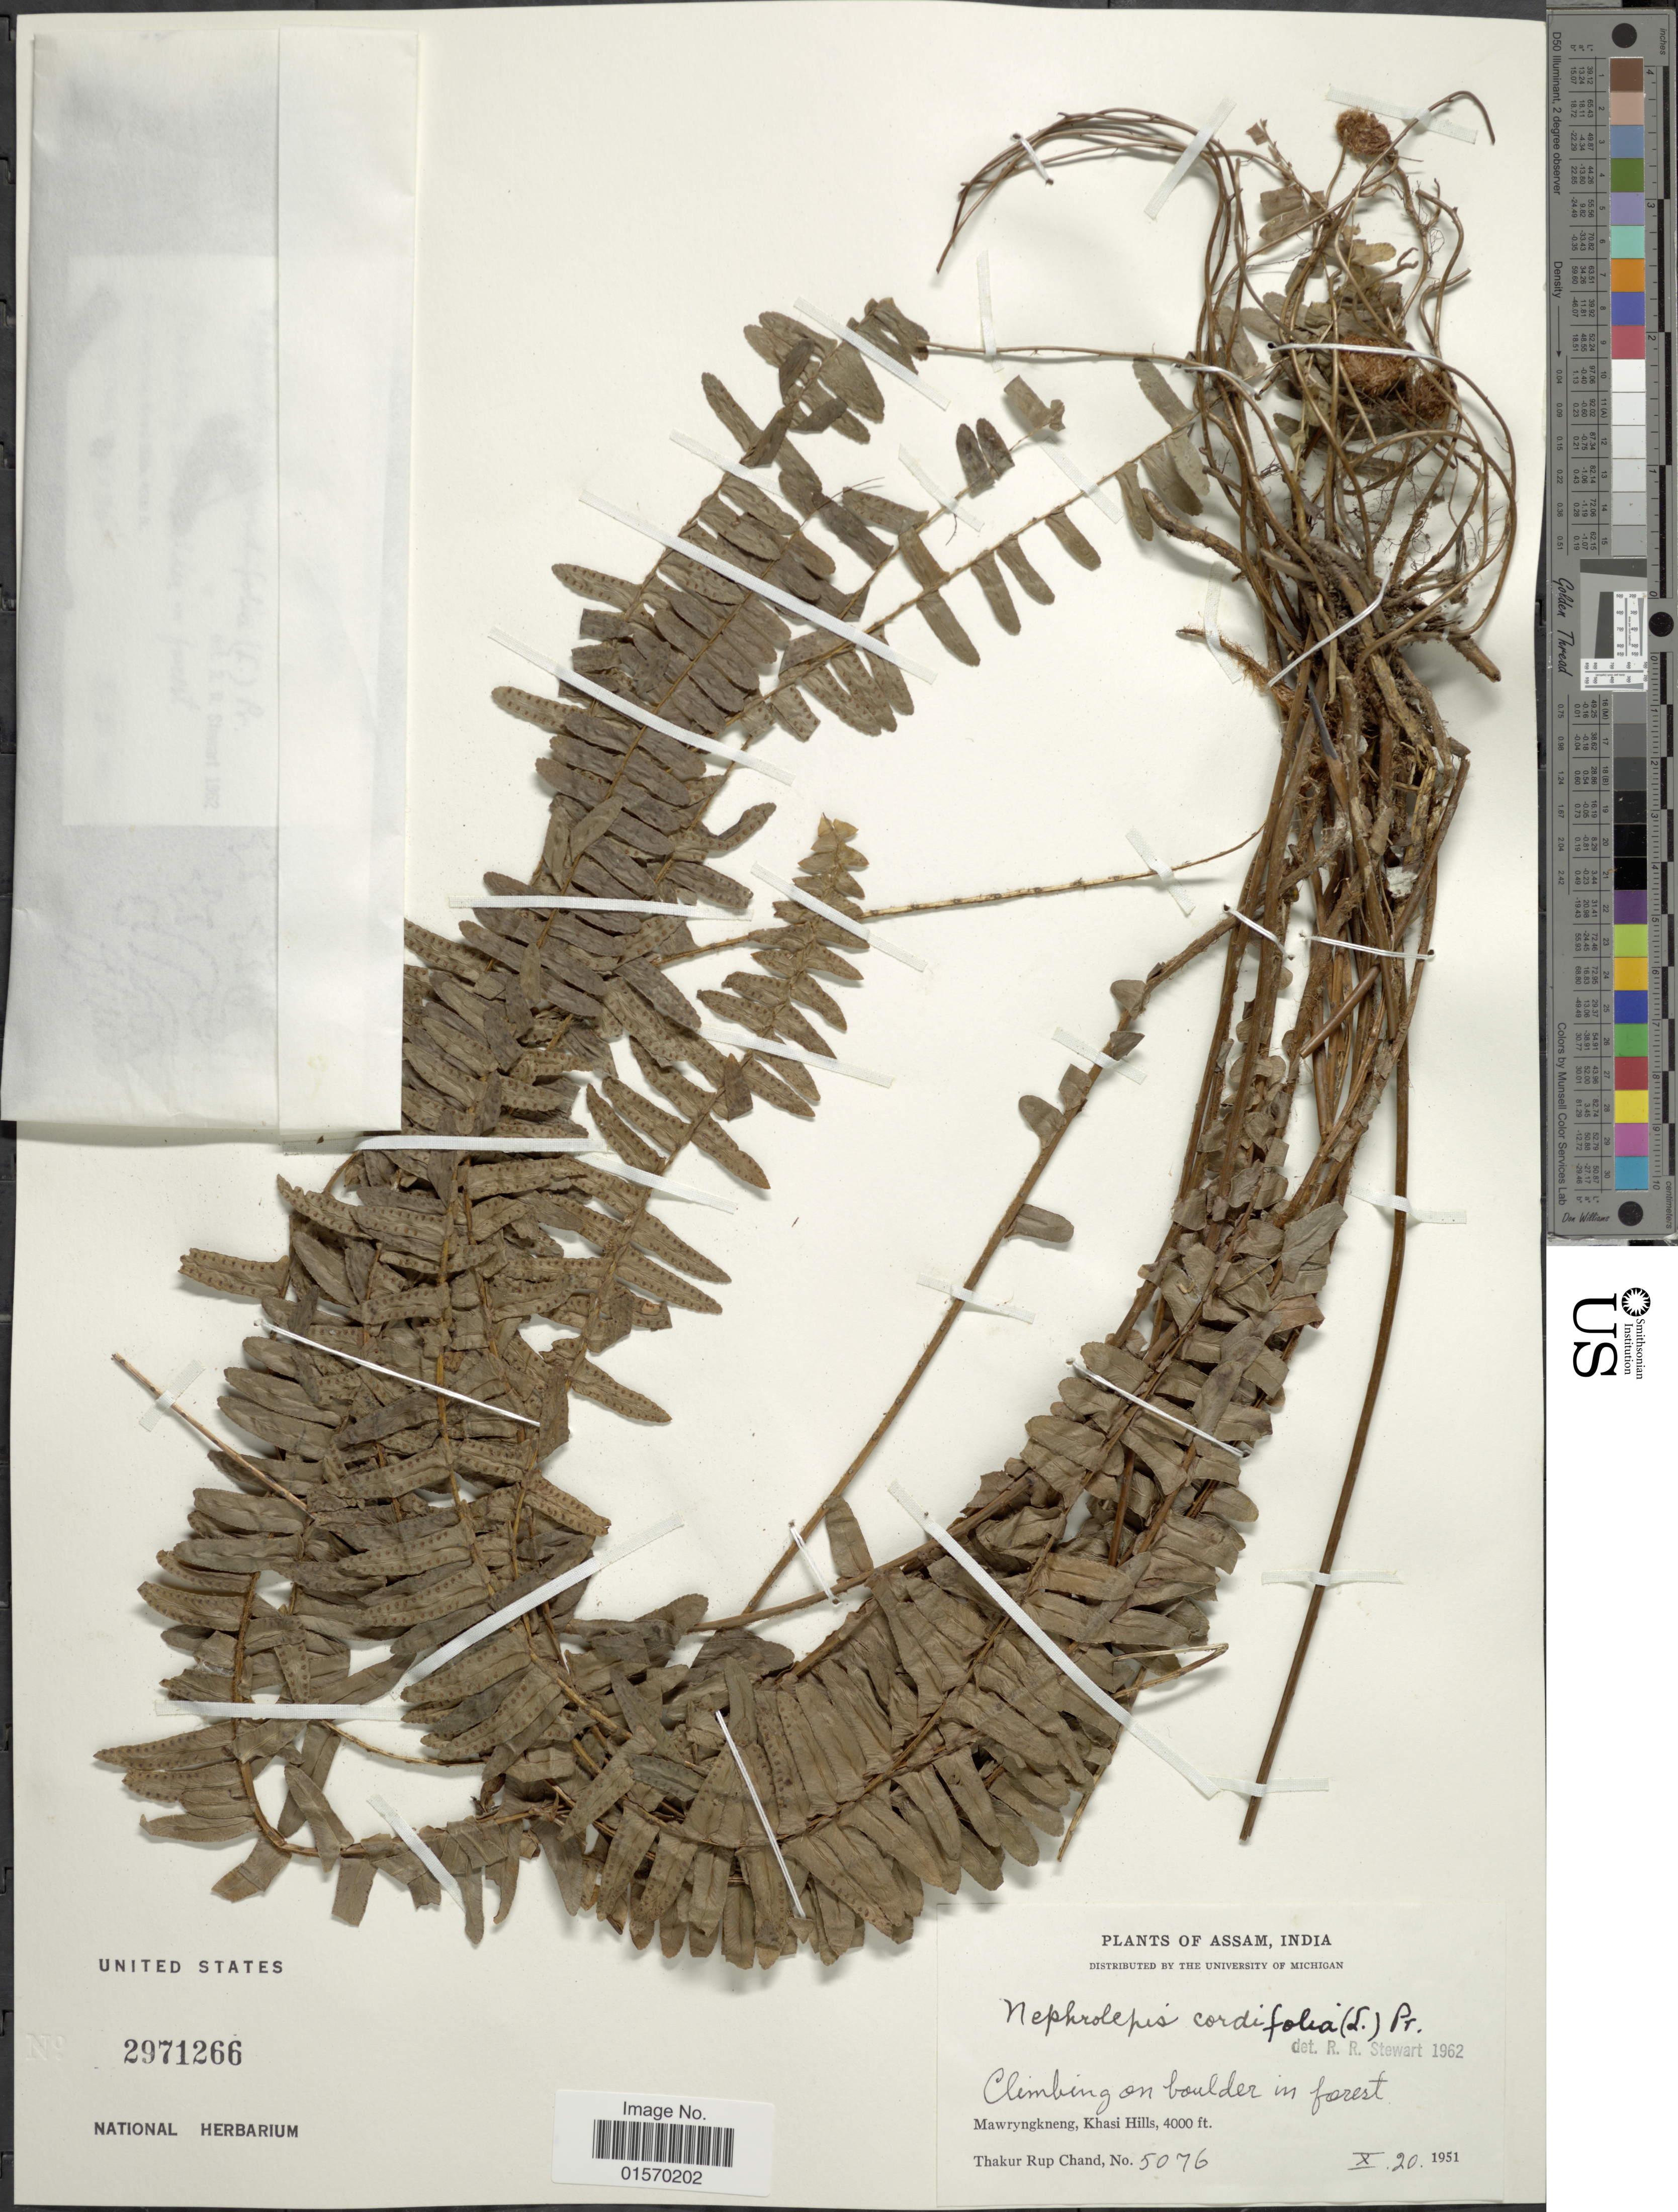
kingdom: Plantae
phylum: Tracheophyta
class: Polypodiopsida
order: Polypodiales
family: Nephrolepidaceae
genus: Nephrolepis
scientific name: Nephrolepis cordifolia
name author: (L.) C. Presl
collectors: T. R. Chand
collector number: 5076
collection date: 1951-10-20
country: India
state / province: Meghalaya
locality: Mawryngkneng, Khasi Hills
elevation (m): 1219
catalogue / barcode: US 2971266